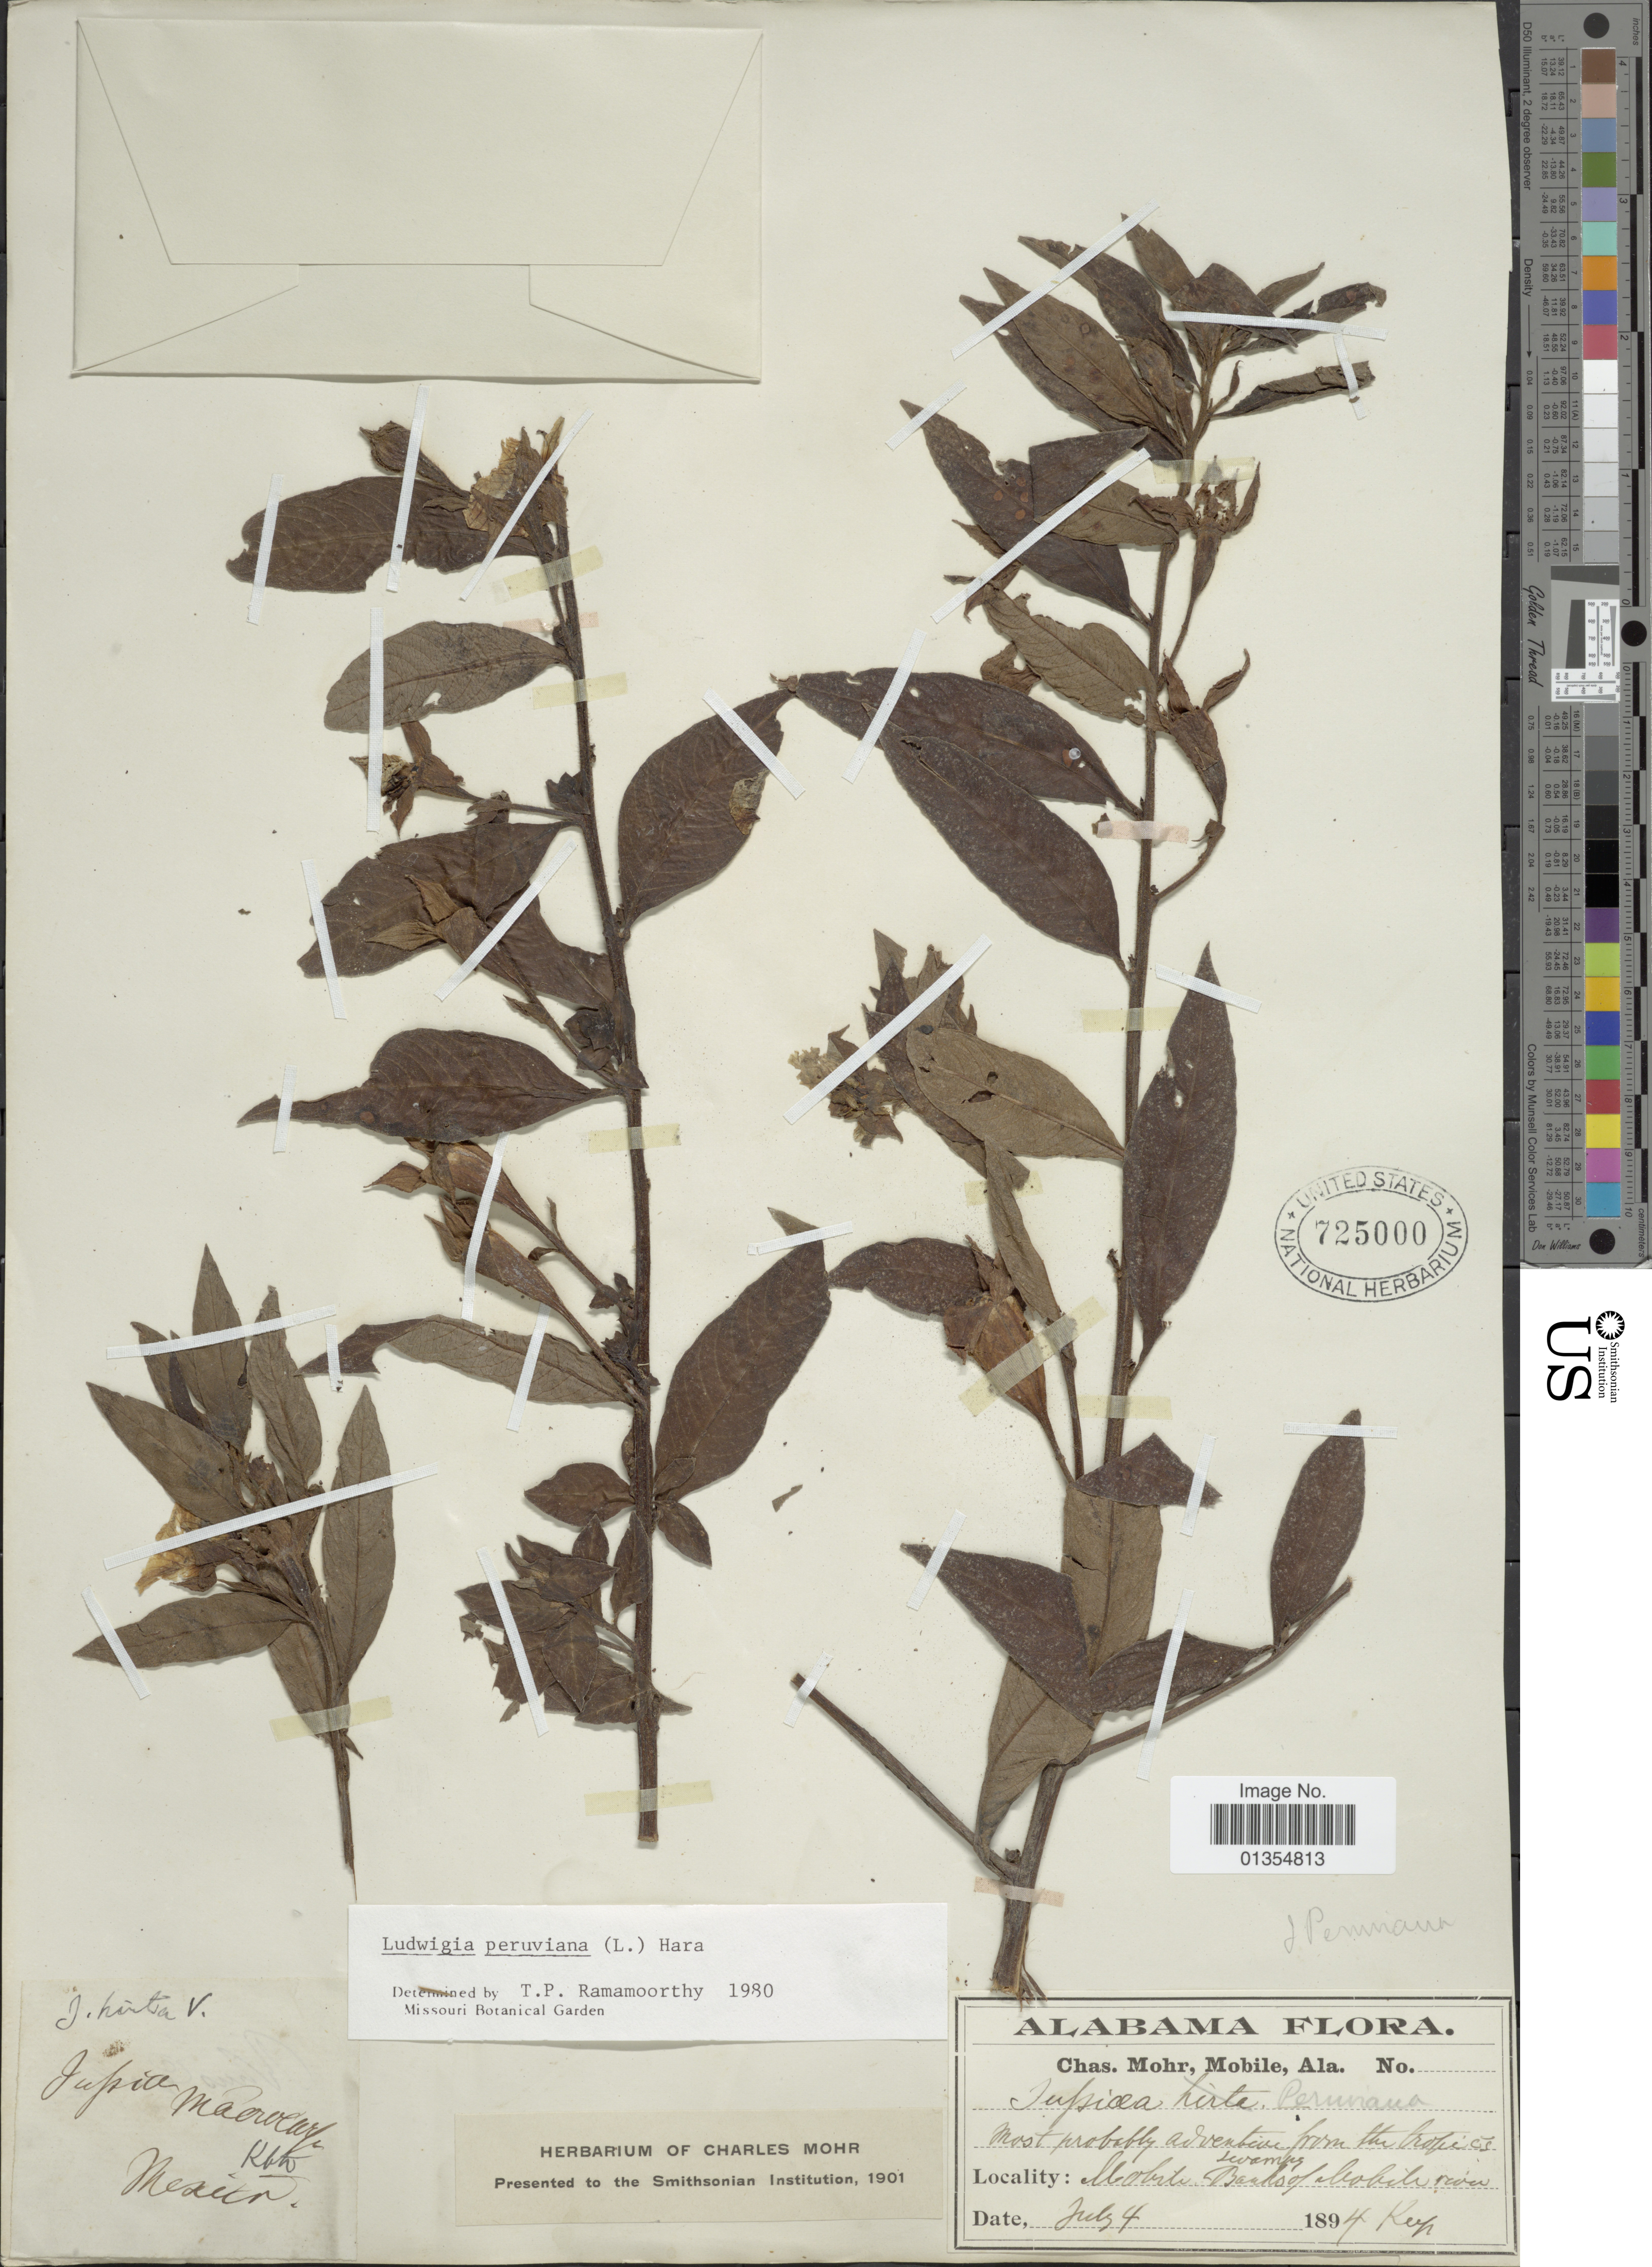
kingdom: Plantae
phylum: Tracheophyta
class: Magnoliopsida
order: Myrtales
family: Onagraceae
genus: Ludwigia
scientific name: Ludwigia peruviana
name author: (L.) H. Hara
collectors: C. T. Mohr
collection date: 1894-07-04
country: United States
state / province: Alabama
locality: Mobile. Banks of Mobile river.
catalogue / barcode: US 725000